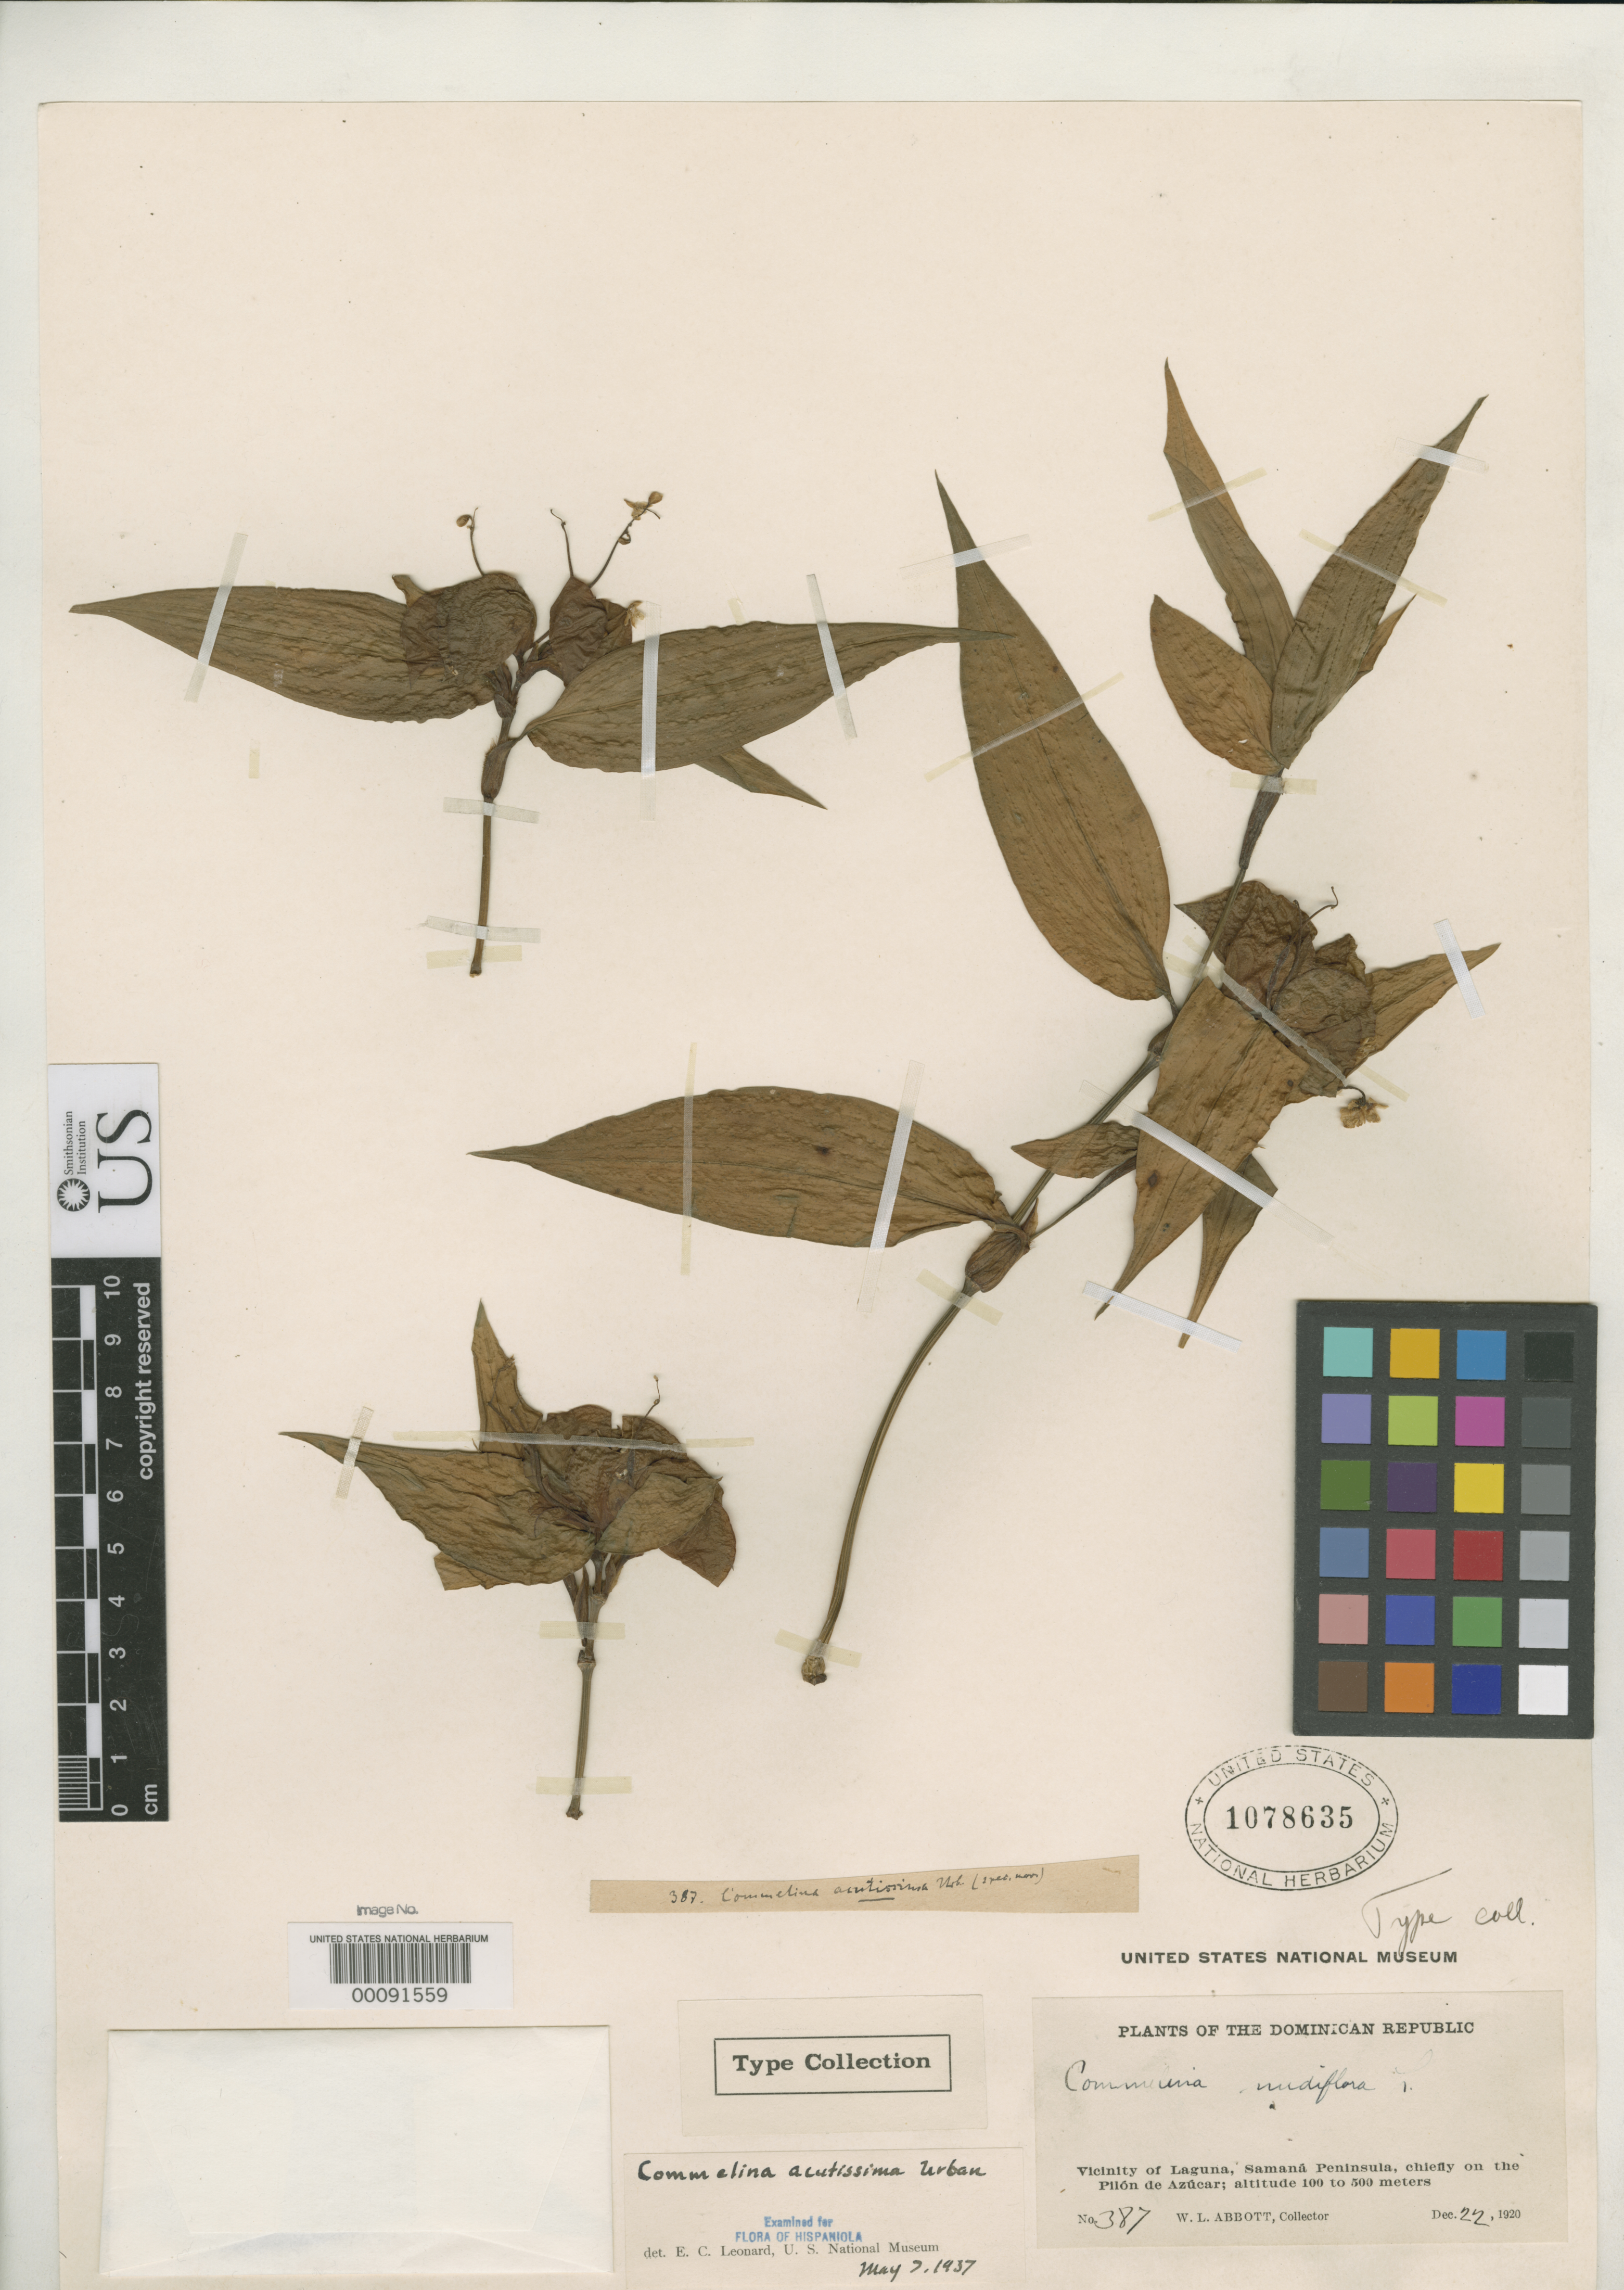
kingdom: Plantae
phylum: Tracheophyta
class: Liliopsida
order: Commelinales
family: Commelinaceae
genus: Commelina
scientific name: Commelina acutissima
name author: Urb.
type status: Isotype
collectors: W. L. Abbott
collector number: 387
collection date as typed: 22 Dec 1920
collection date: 1920-12-22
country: Dominican Republic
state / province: Samaná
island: Hispaniola Island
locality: Pilon de Azucar.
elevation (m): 100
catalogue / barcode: US 1078635